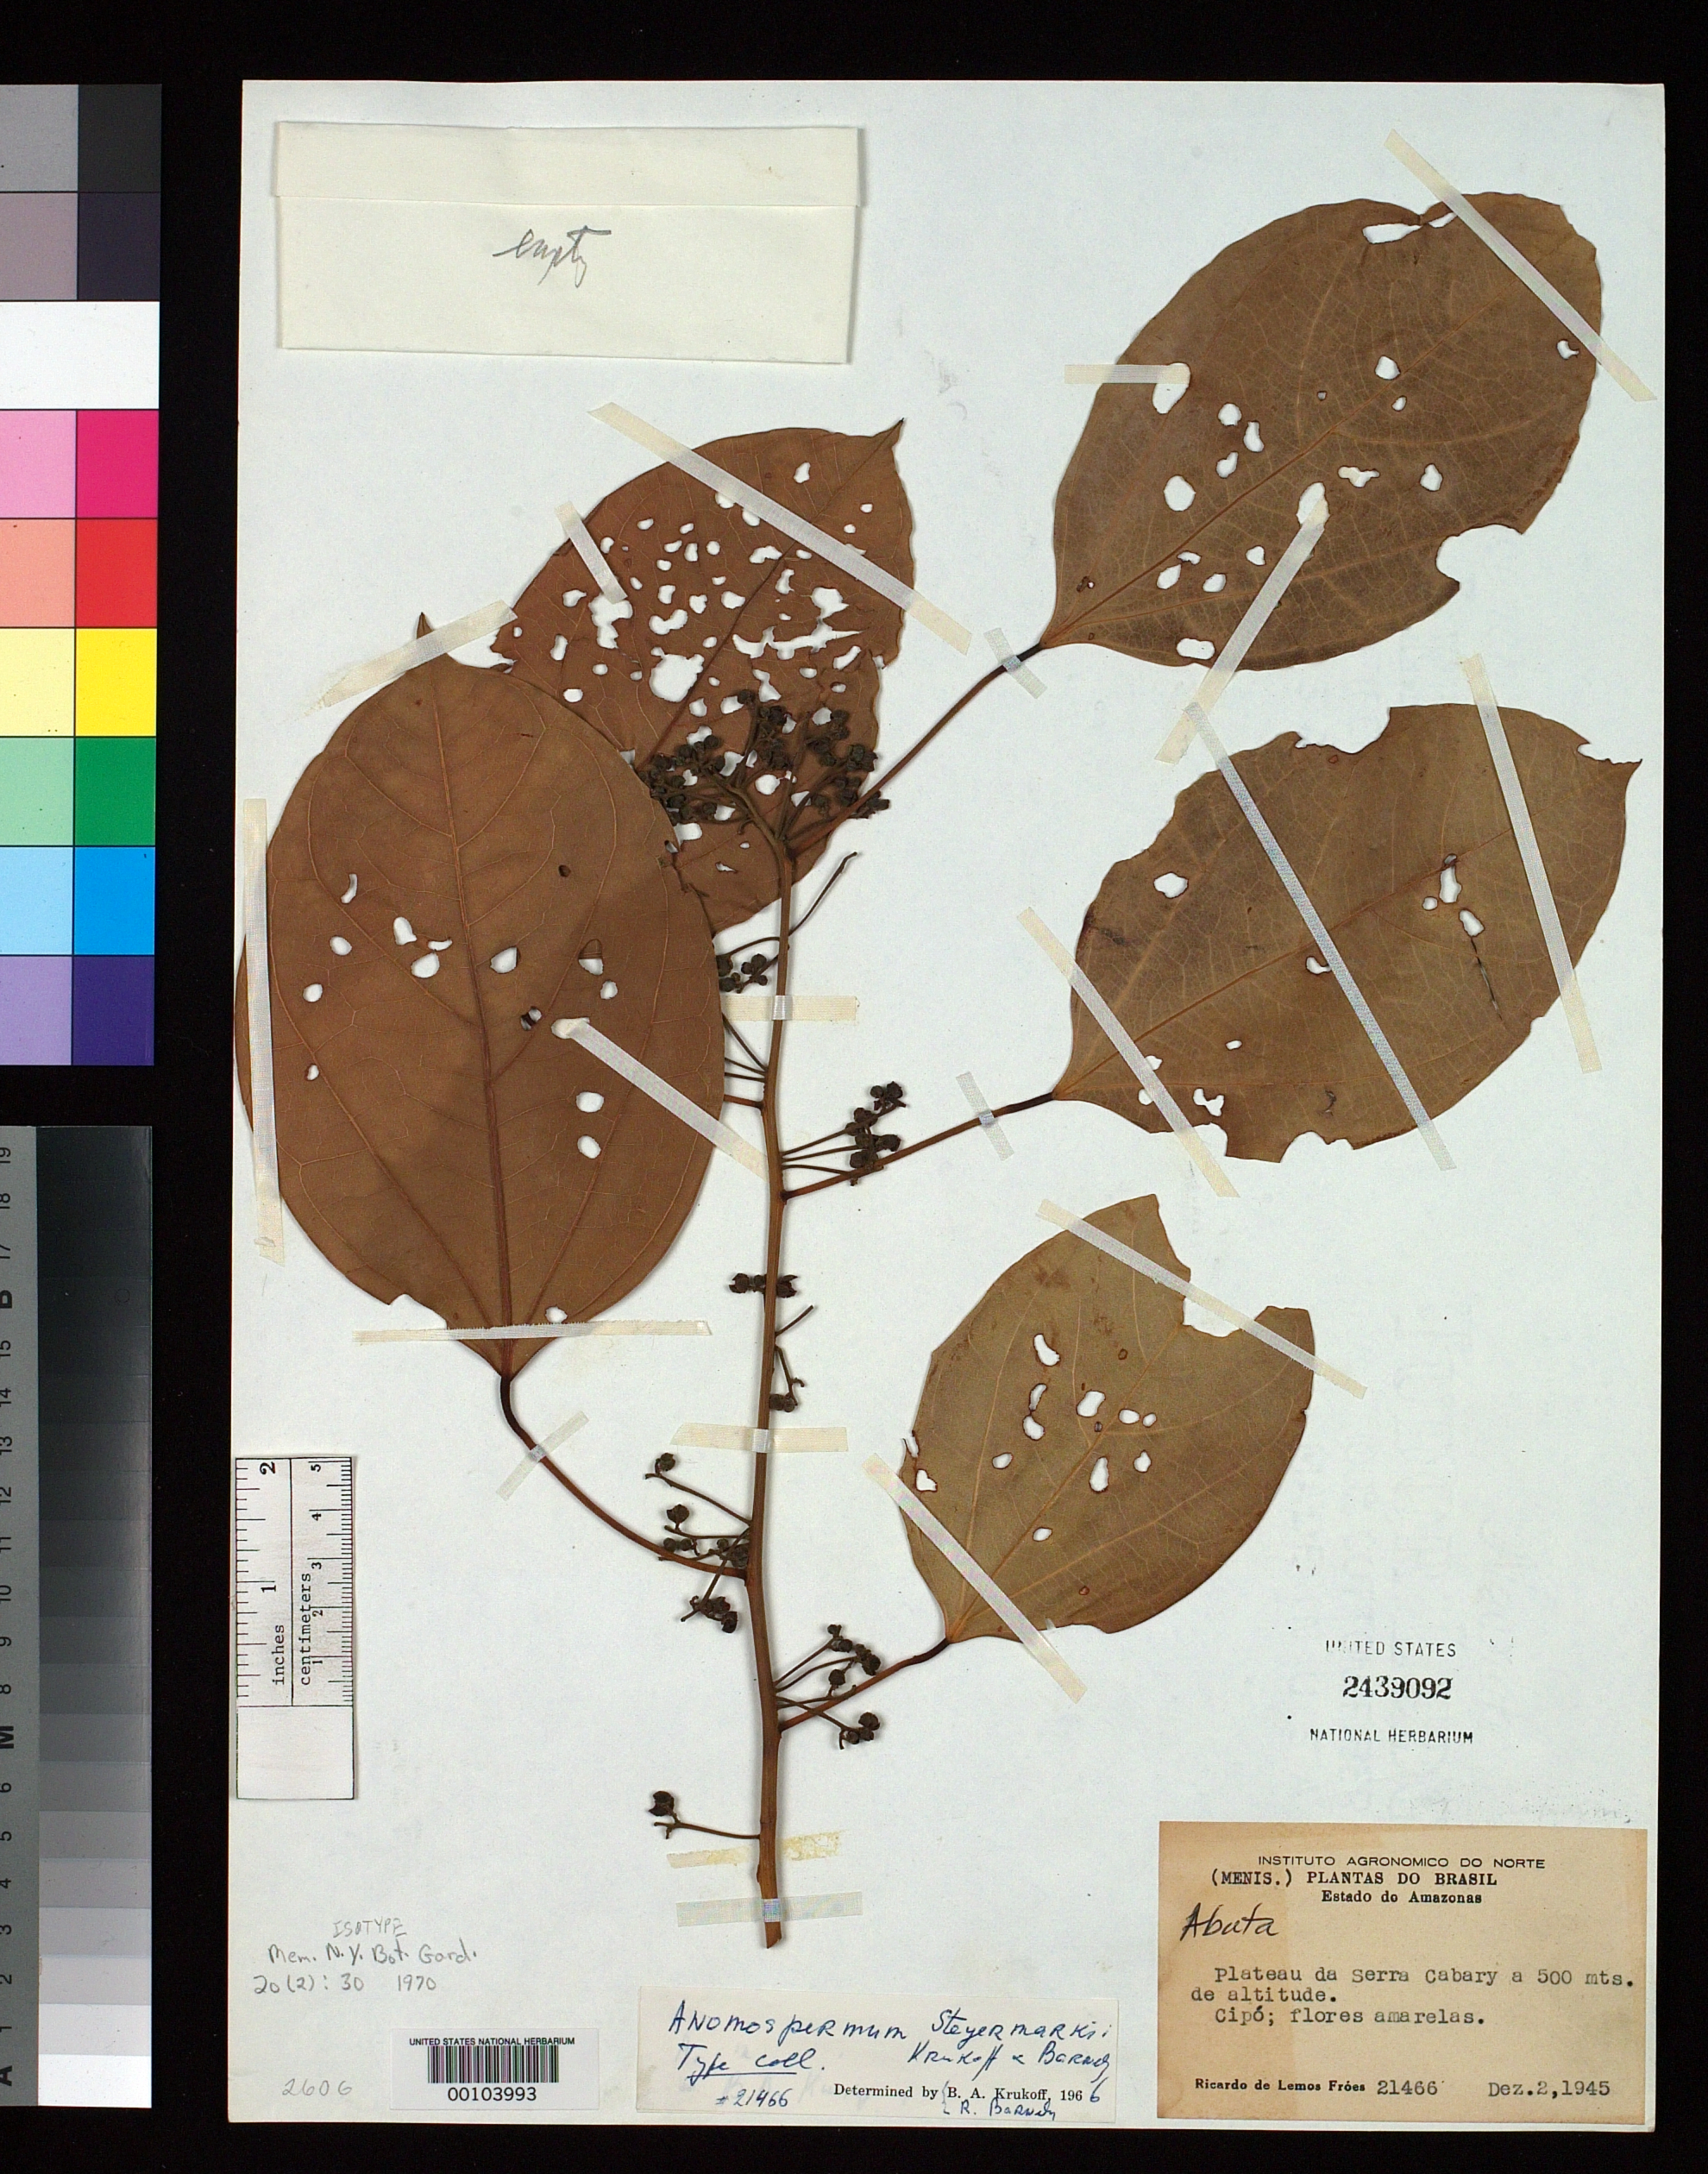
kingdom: Plantae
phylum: Tracheophyta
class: Magnoliopsida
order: Ranunculales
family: Menispermaceae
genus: Anomospermum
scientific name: Anomospermum steyermarkii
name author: Krukoff & Barneby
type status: Isotype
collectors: R. L. Fróes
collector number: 21466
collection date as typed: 02 Dec 1945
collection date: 1945-12-02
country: Brazil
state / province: Amazonas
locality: Plateau da Serra Cabary.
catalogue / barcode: US 2439092